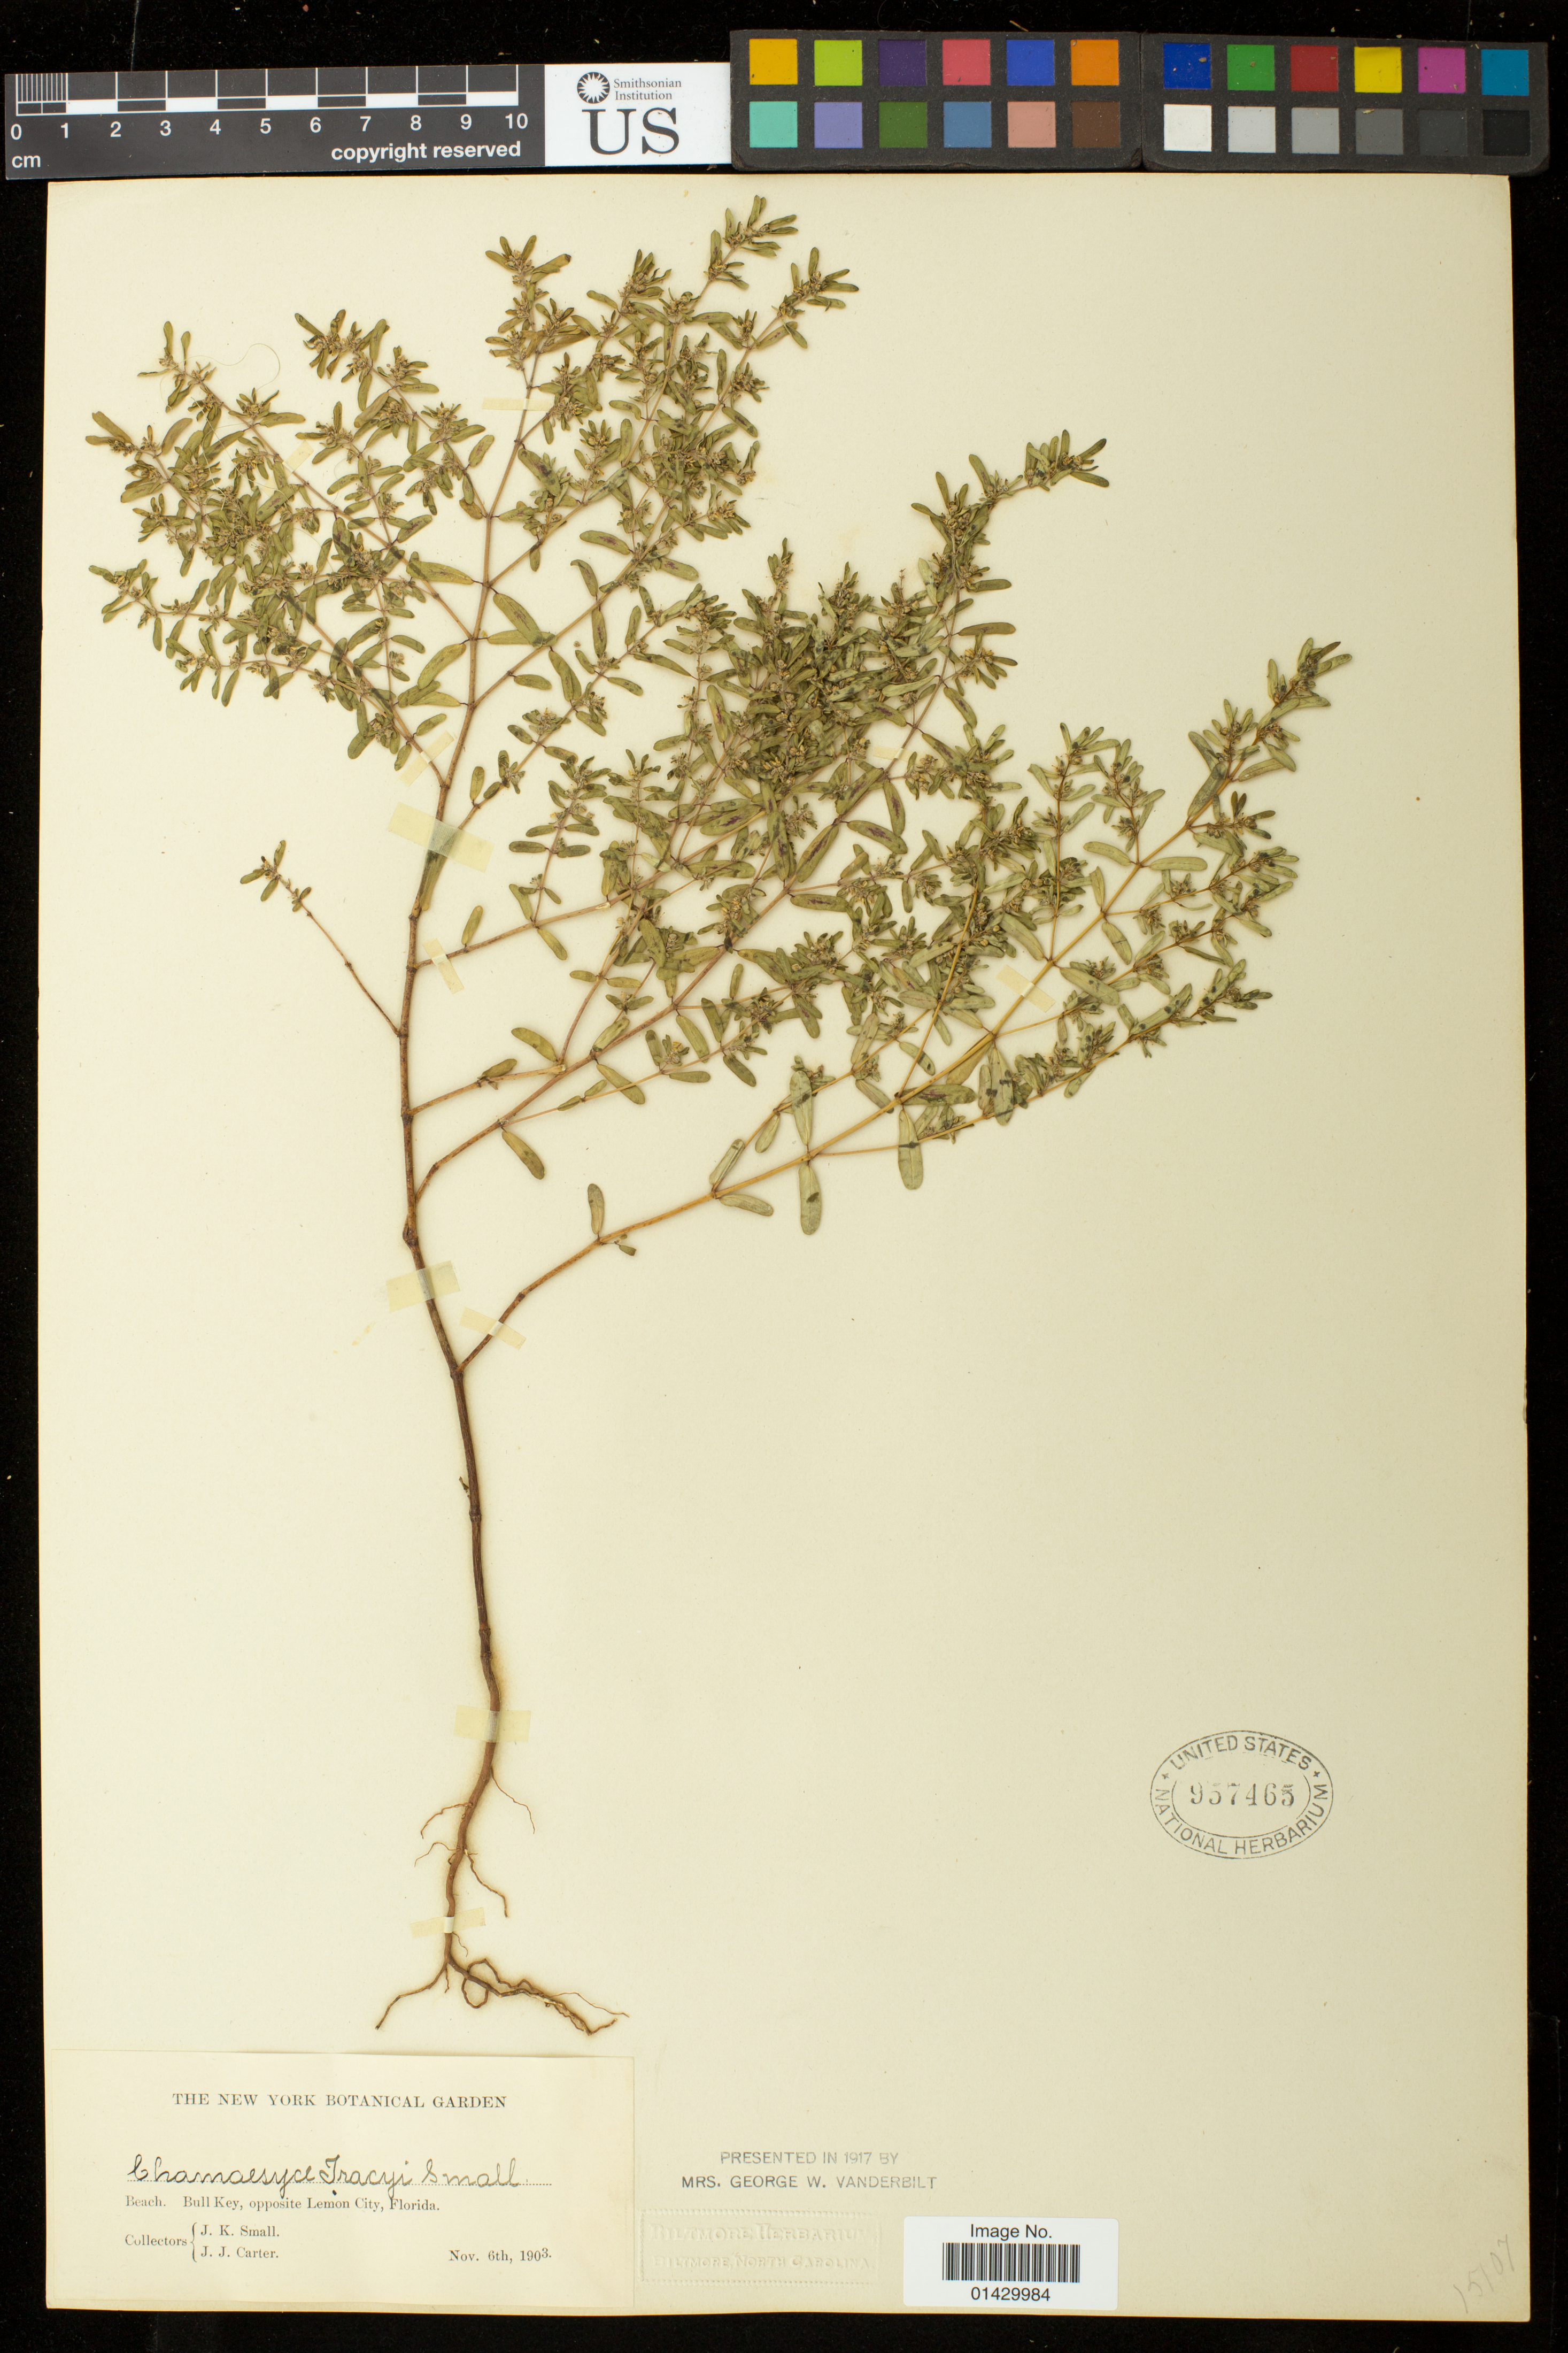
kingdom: Plantae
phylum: Tracheophyta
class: Magnoliopsida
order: Malpighiales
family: Euphorbiaceae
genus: Euphorbia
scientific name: Euphorbia maculata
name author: L.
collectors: J. K. Small & J. Carter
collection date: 1903-11-06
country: United States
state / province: Florida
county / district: Miami-Dade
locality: Bull Key, opposite Lemon City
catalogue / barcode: US 957465